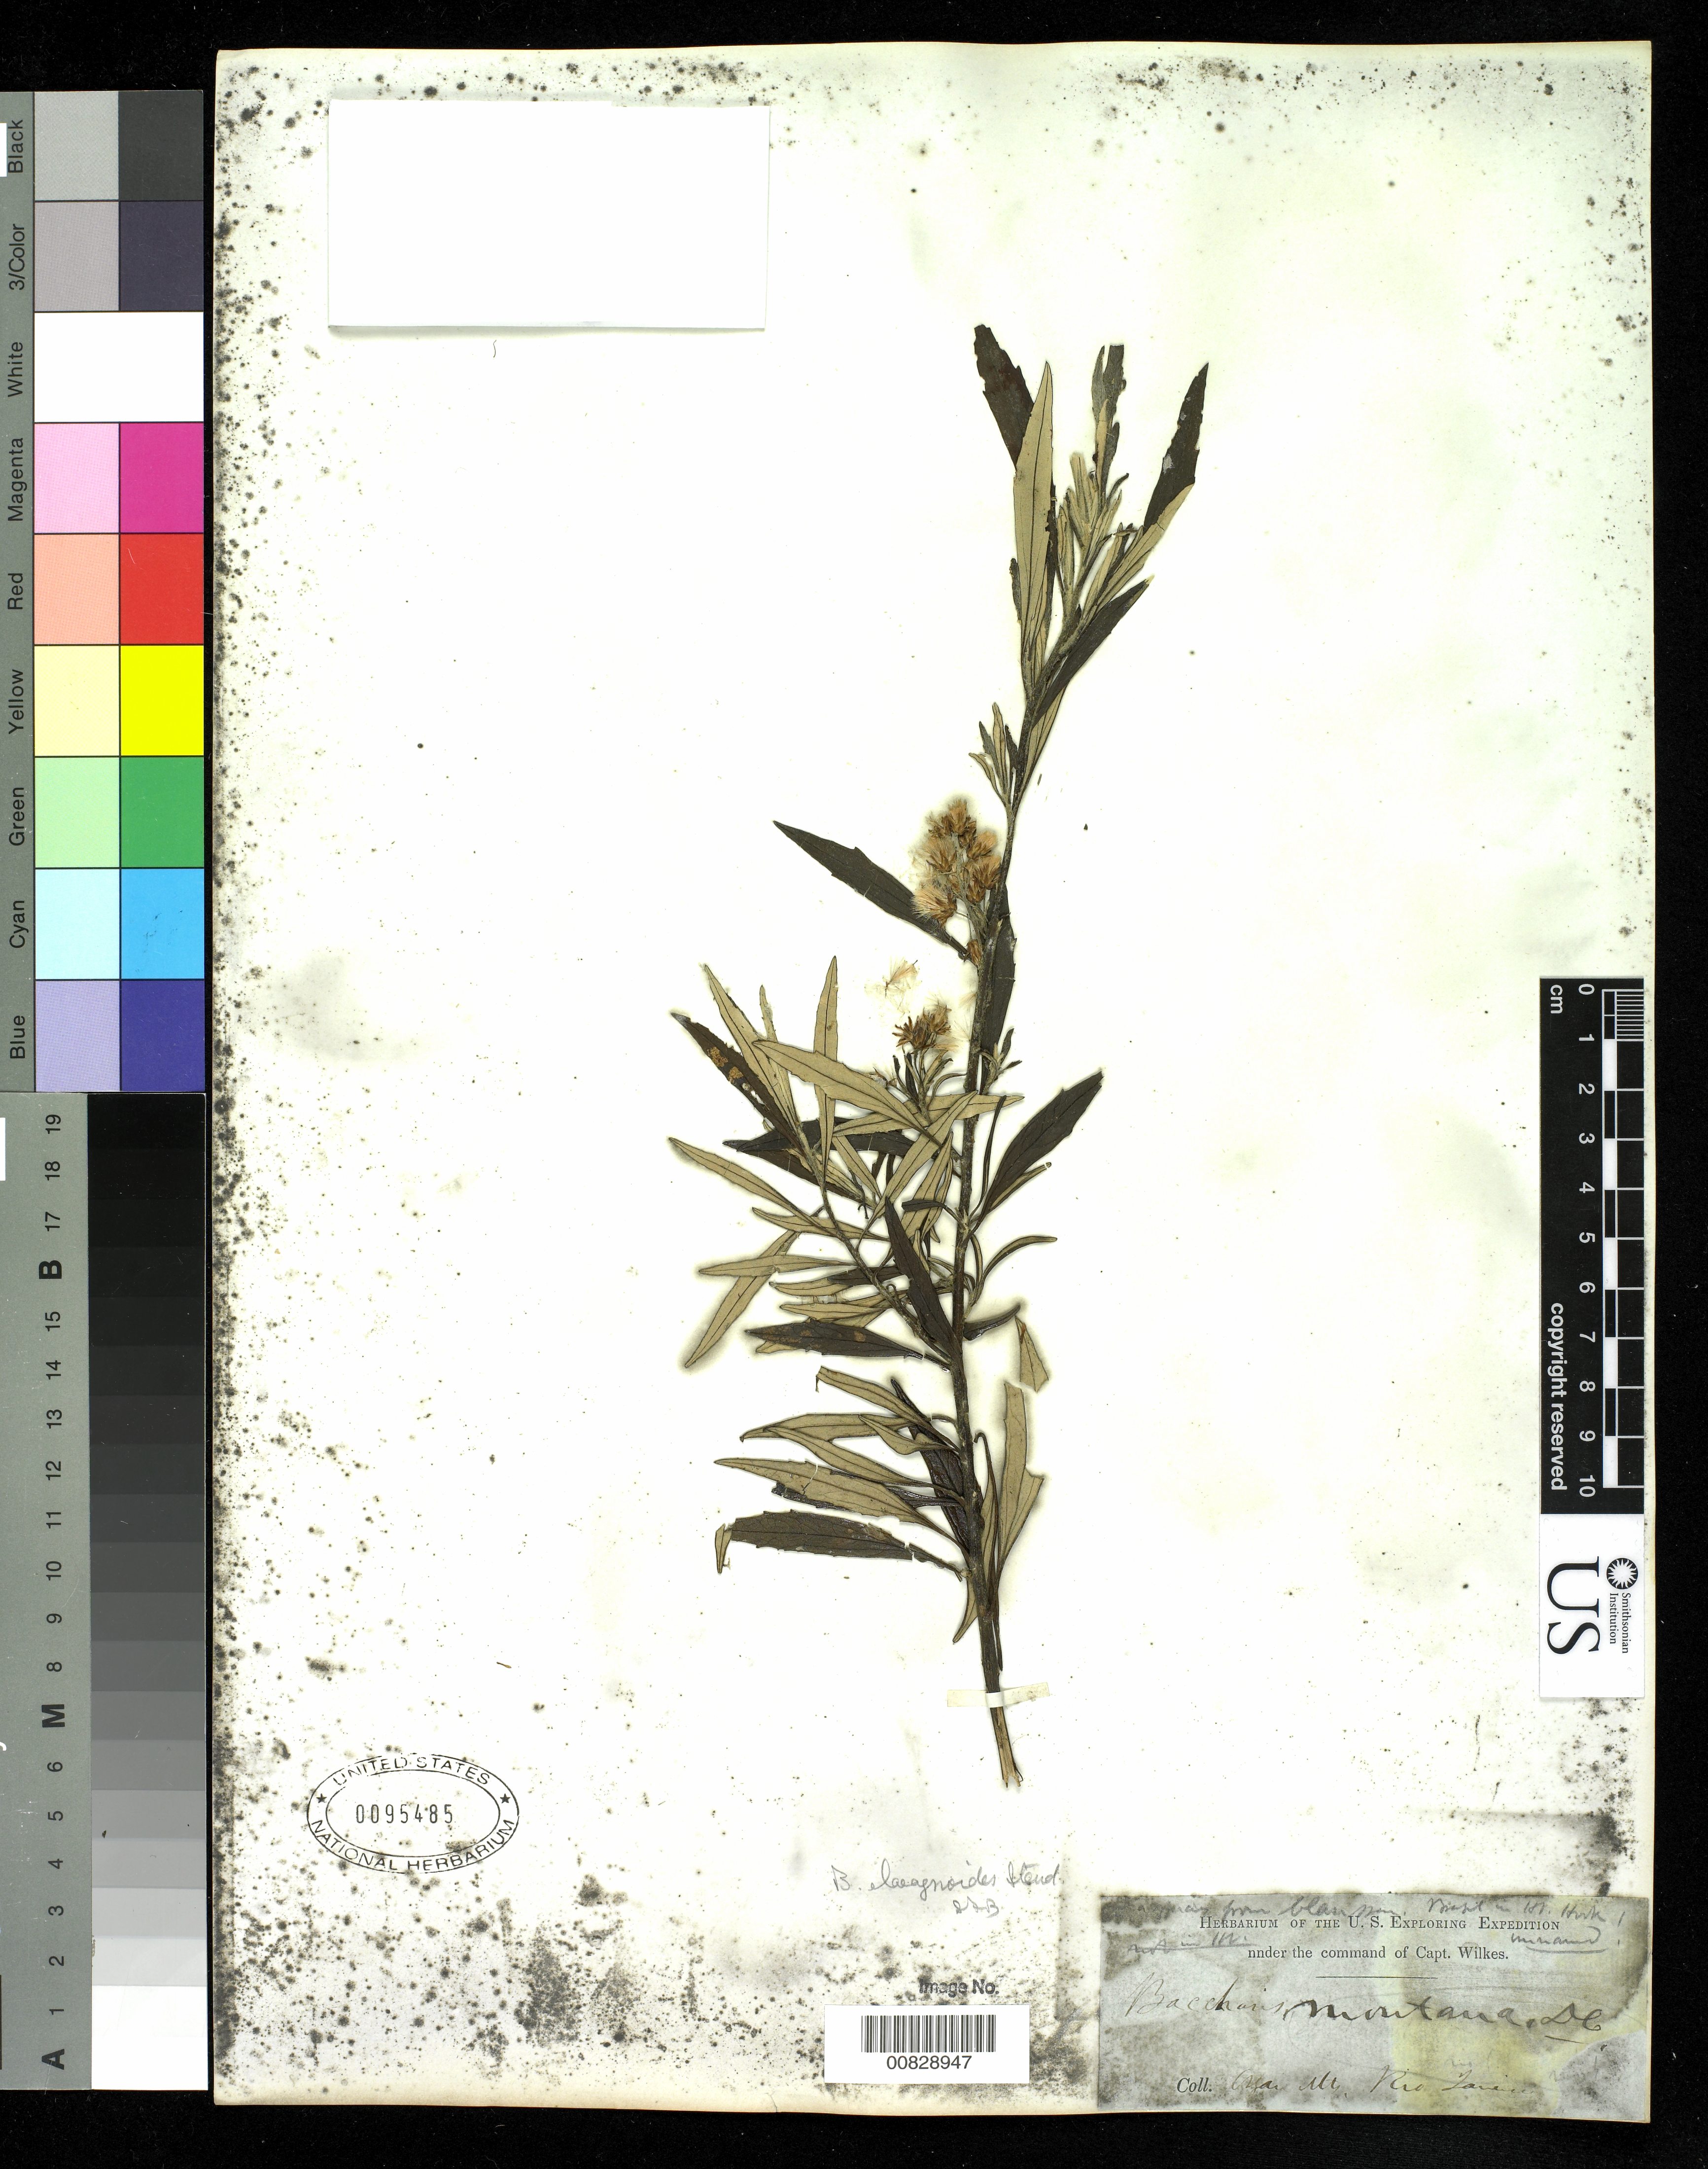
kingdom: Plantae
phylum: Tracheophyta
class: Magnoliopsida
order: Asterales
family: Asteraceae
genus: Baccharis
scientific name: Baccharis elaeagnoides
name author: Steud. ex Baker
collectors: Wilkes Explor. Exped.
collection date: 1838/1842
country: Brazil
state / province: Rio de Janeiro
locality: Organ Mts.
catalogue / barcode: US 95485